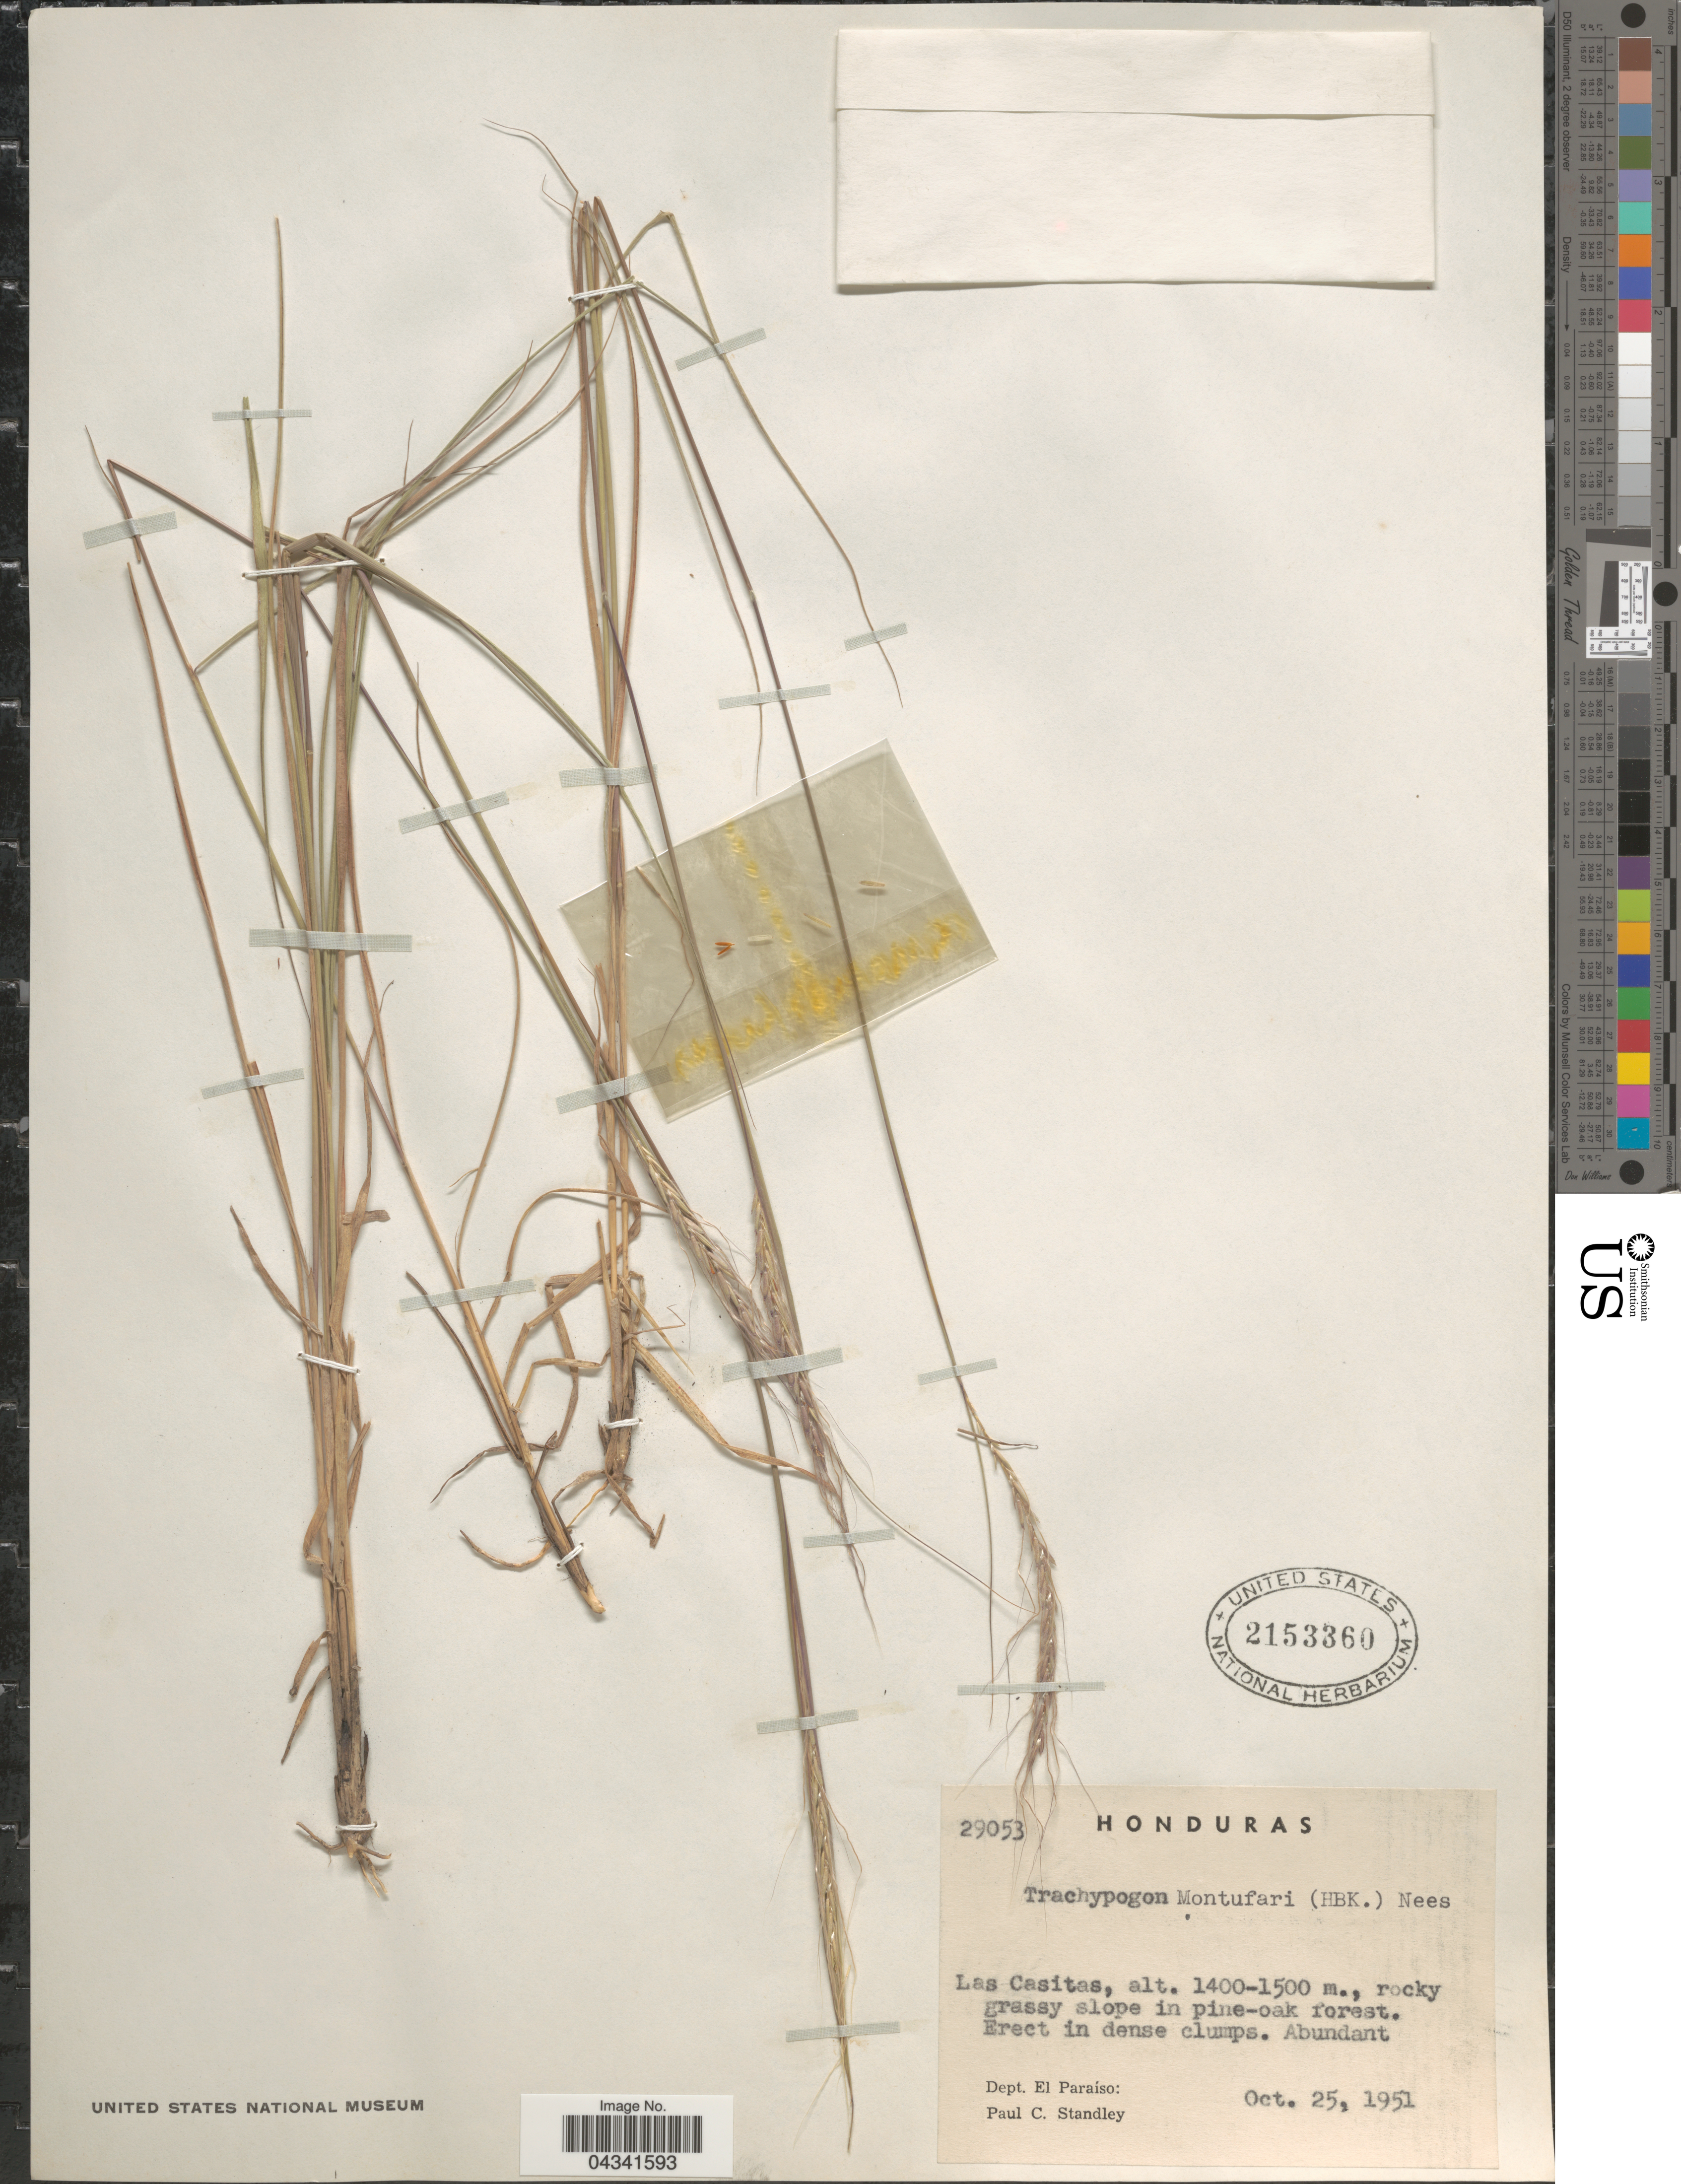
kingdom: Plantae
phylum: Tracheophyta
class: Liliopsida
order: Poales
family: Poaceae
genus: Trachypogon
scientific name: Trachypogon spicatus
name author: (L. f.) Kuntze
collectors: P. C. Standley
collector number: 29053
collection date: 1951-10-25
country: Honduras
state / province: El Paraiso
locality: Las Casitas. Dept. El Paraíso.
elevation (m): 1400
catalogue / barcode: US 2153360